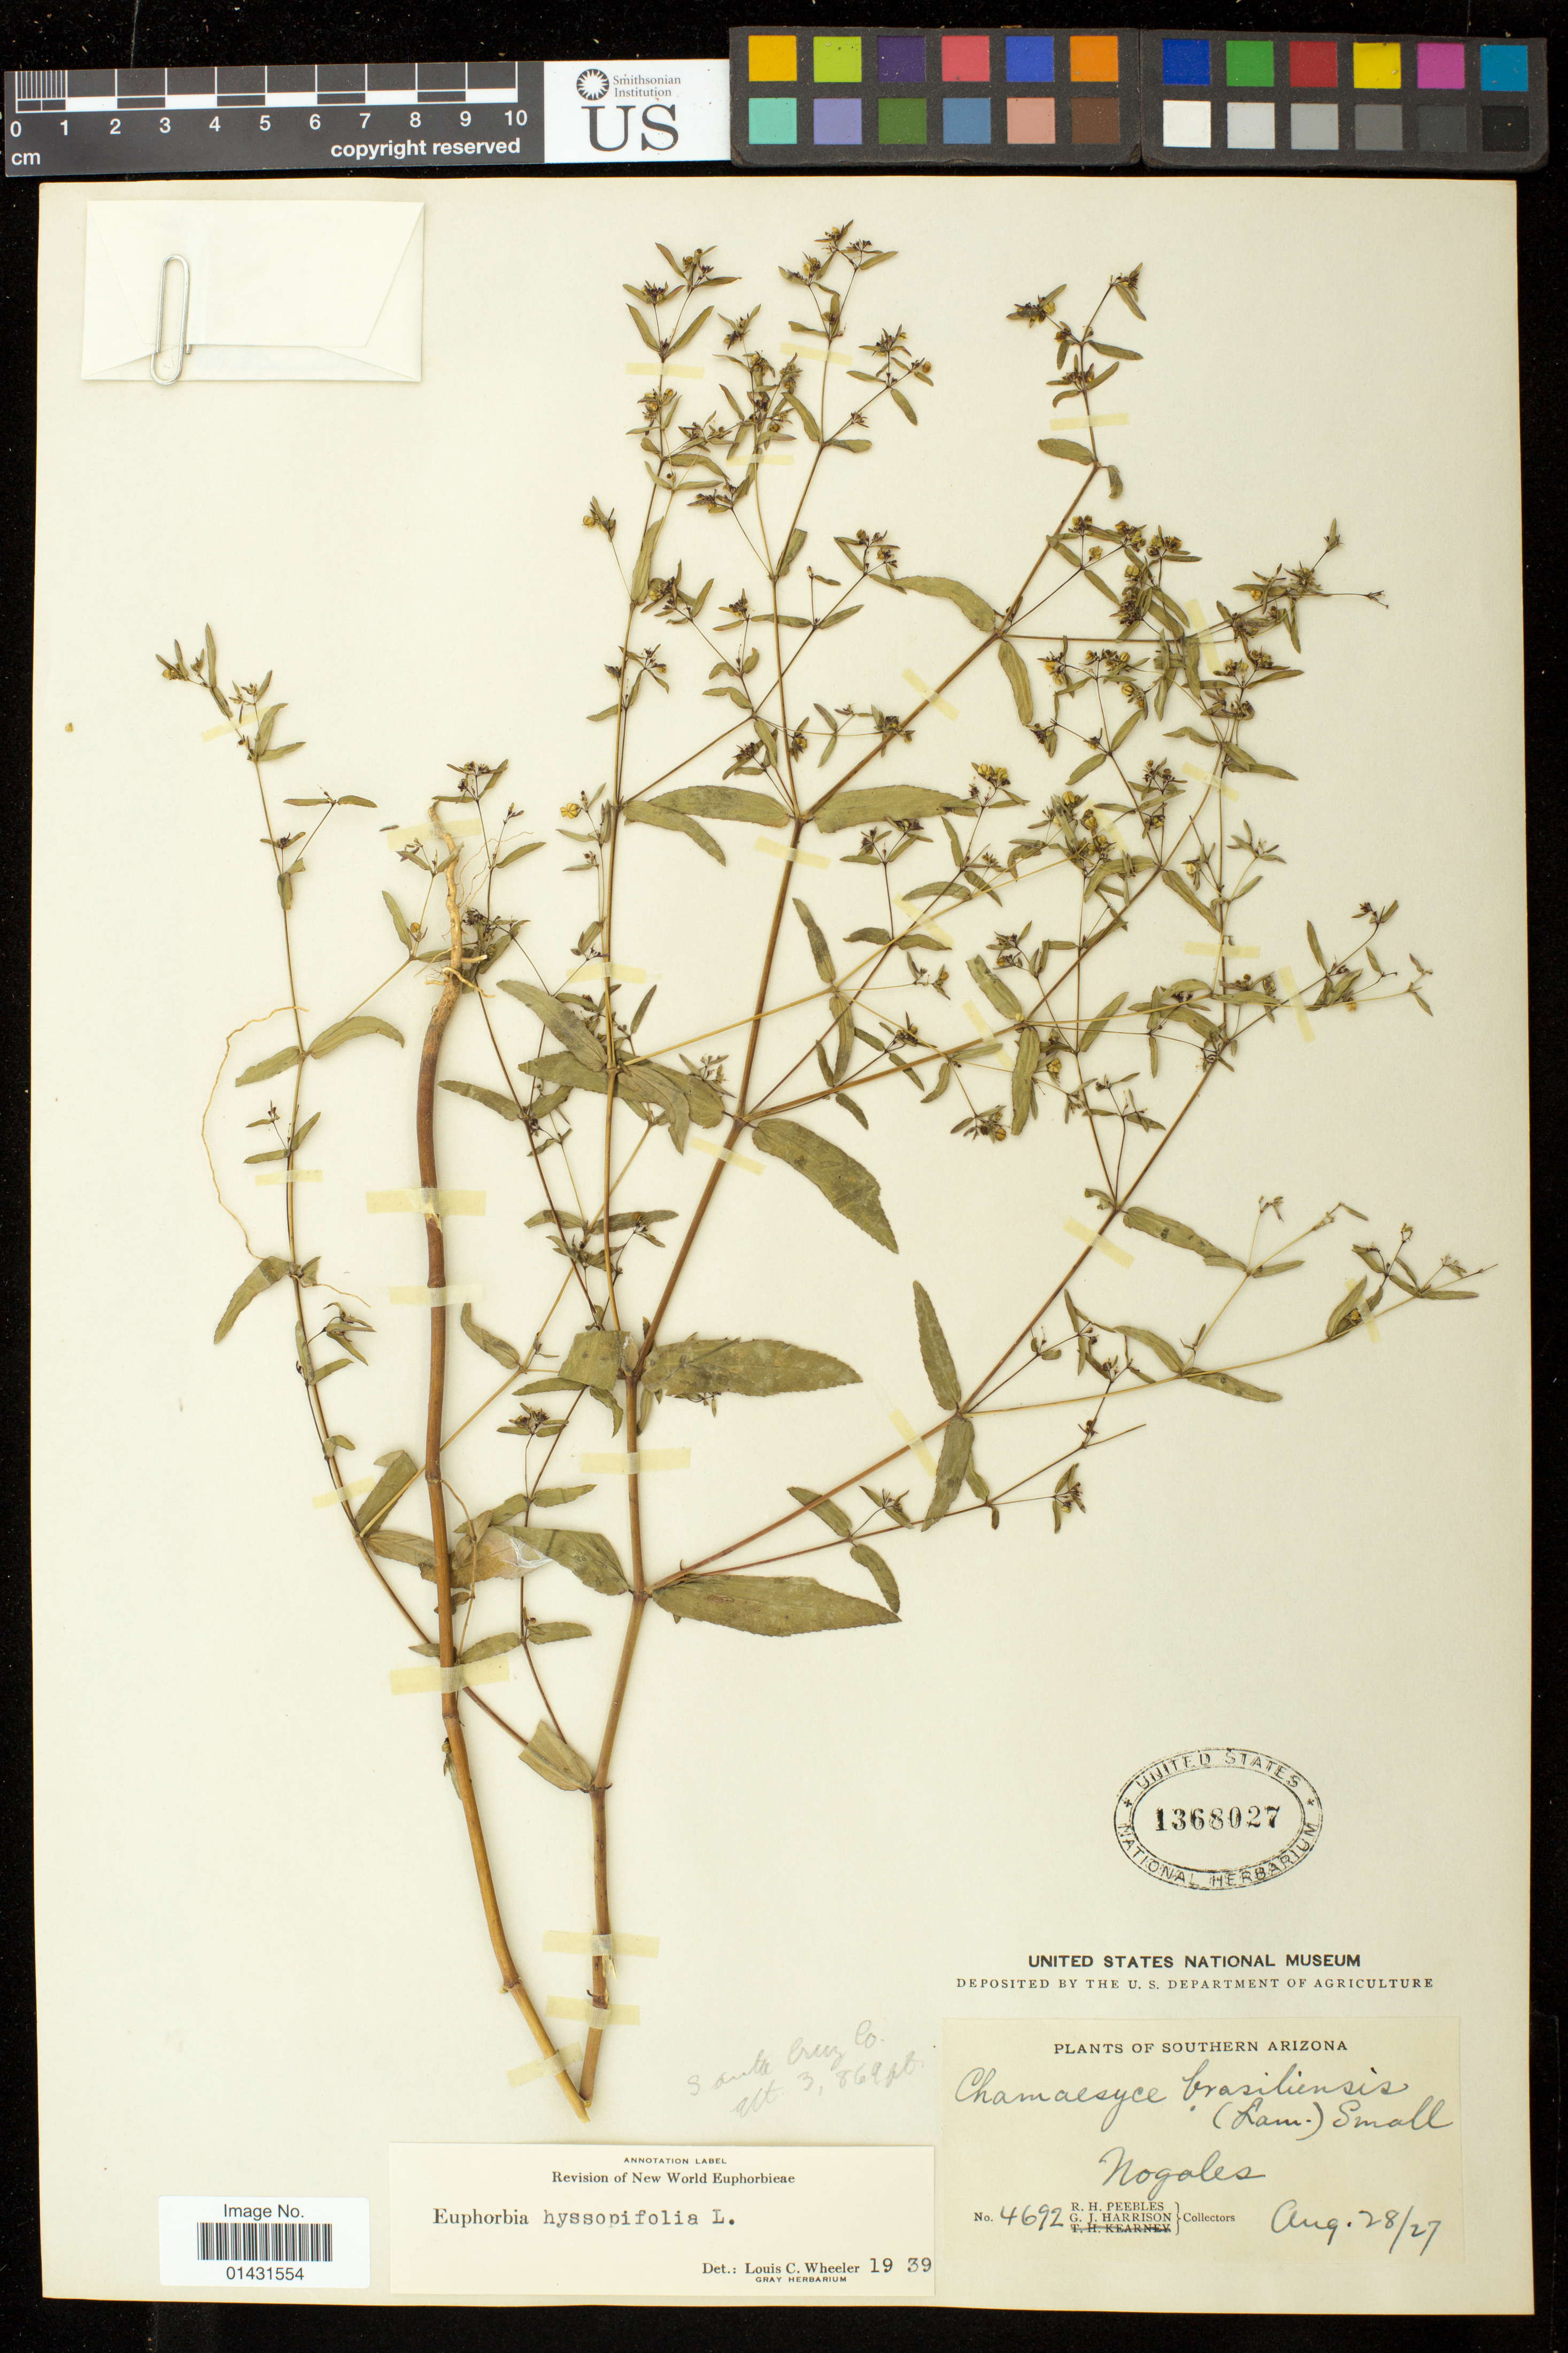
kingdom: Plantae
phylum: Tracheophyta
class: Magnoliopsida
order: Malpighiales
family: Euphorbiaceae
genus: Euphorbia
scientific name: Euphorbia hyssopifolia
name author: L.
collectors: R. H. Peebles & G. J. Harrison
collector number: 4692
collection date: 1927-08-28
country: United States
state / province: Arizona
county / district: Santa Cruz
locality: Nogales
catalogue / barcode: US 1368027